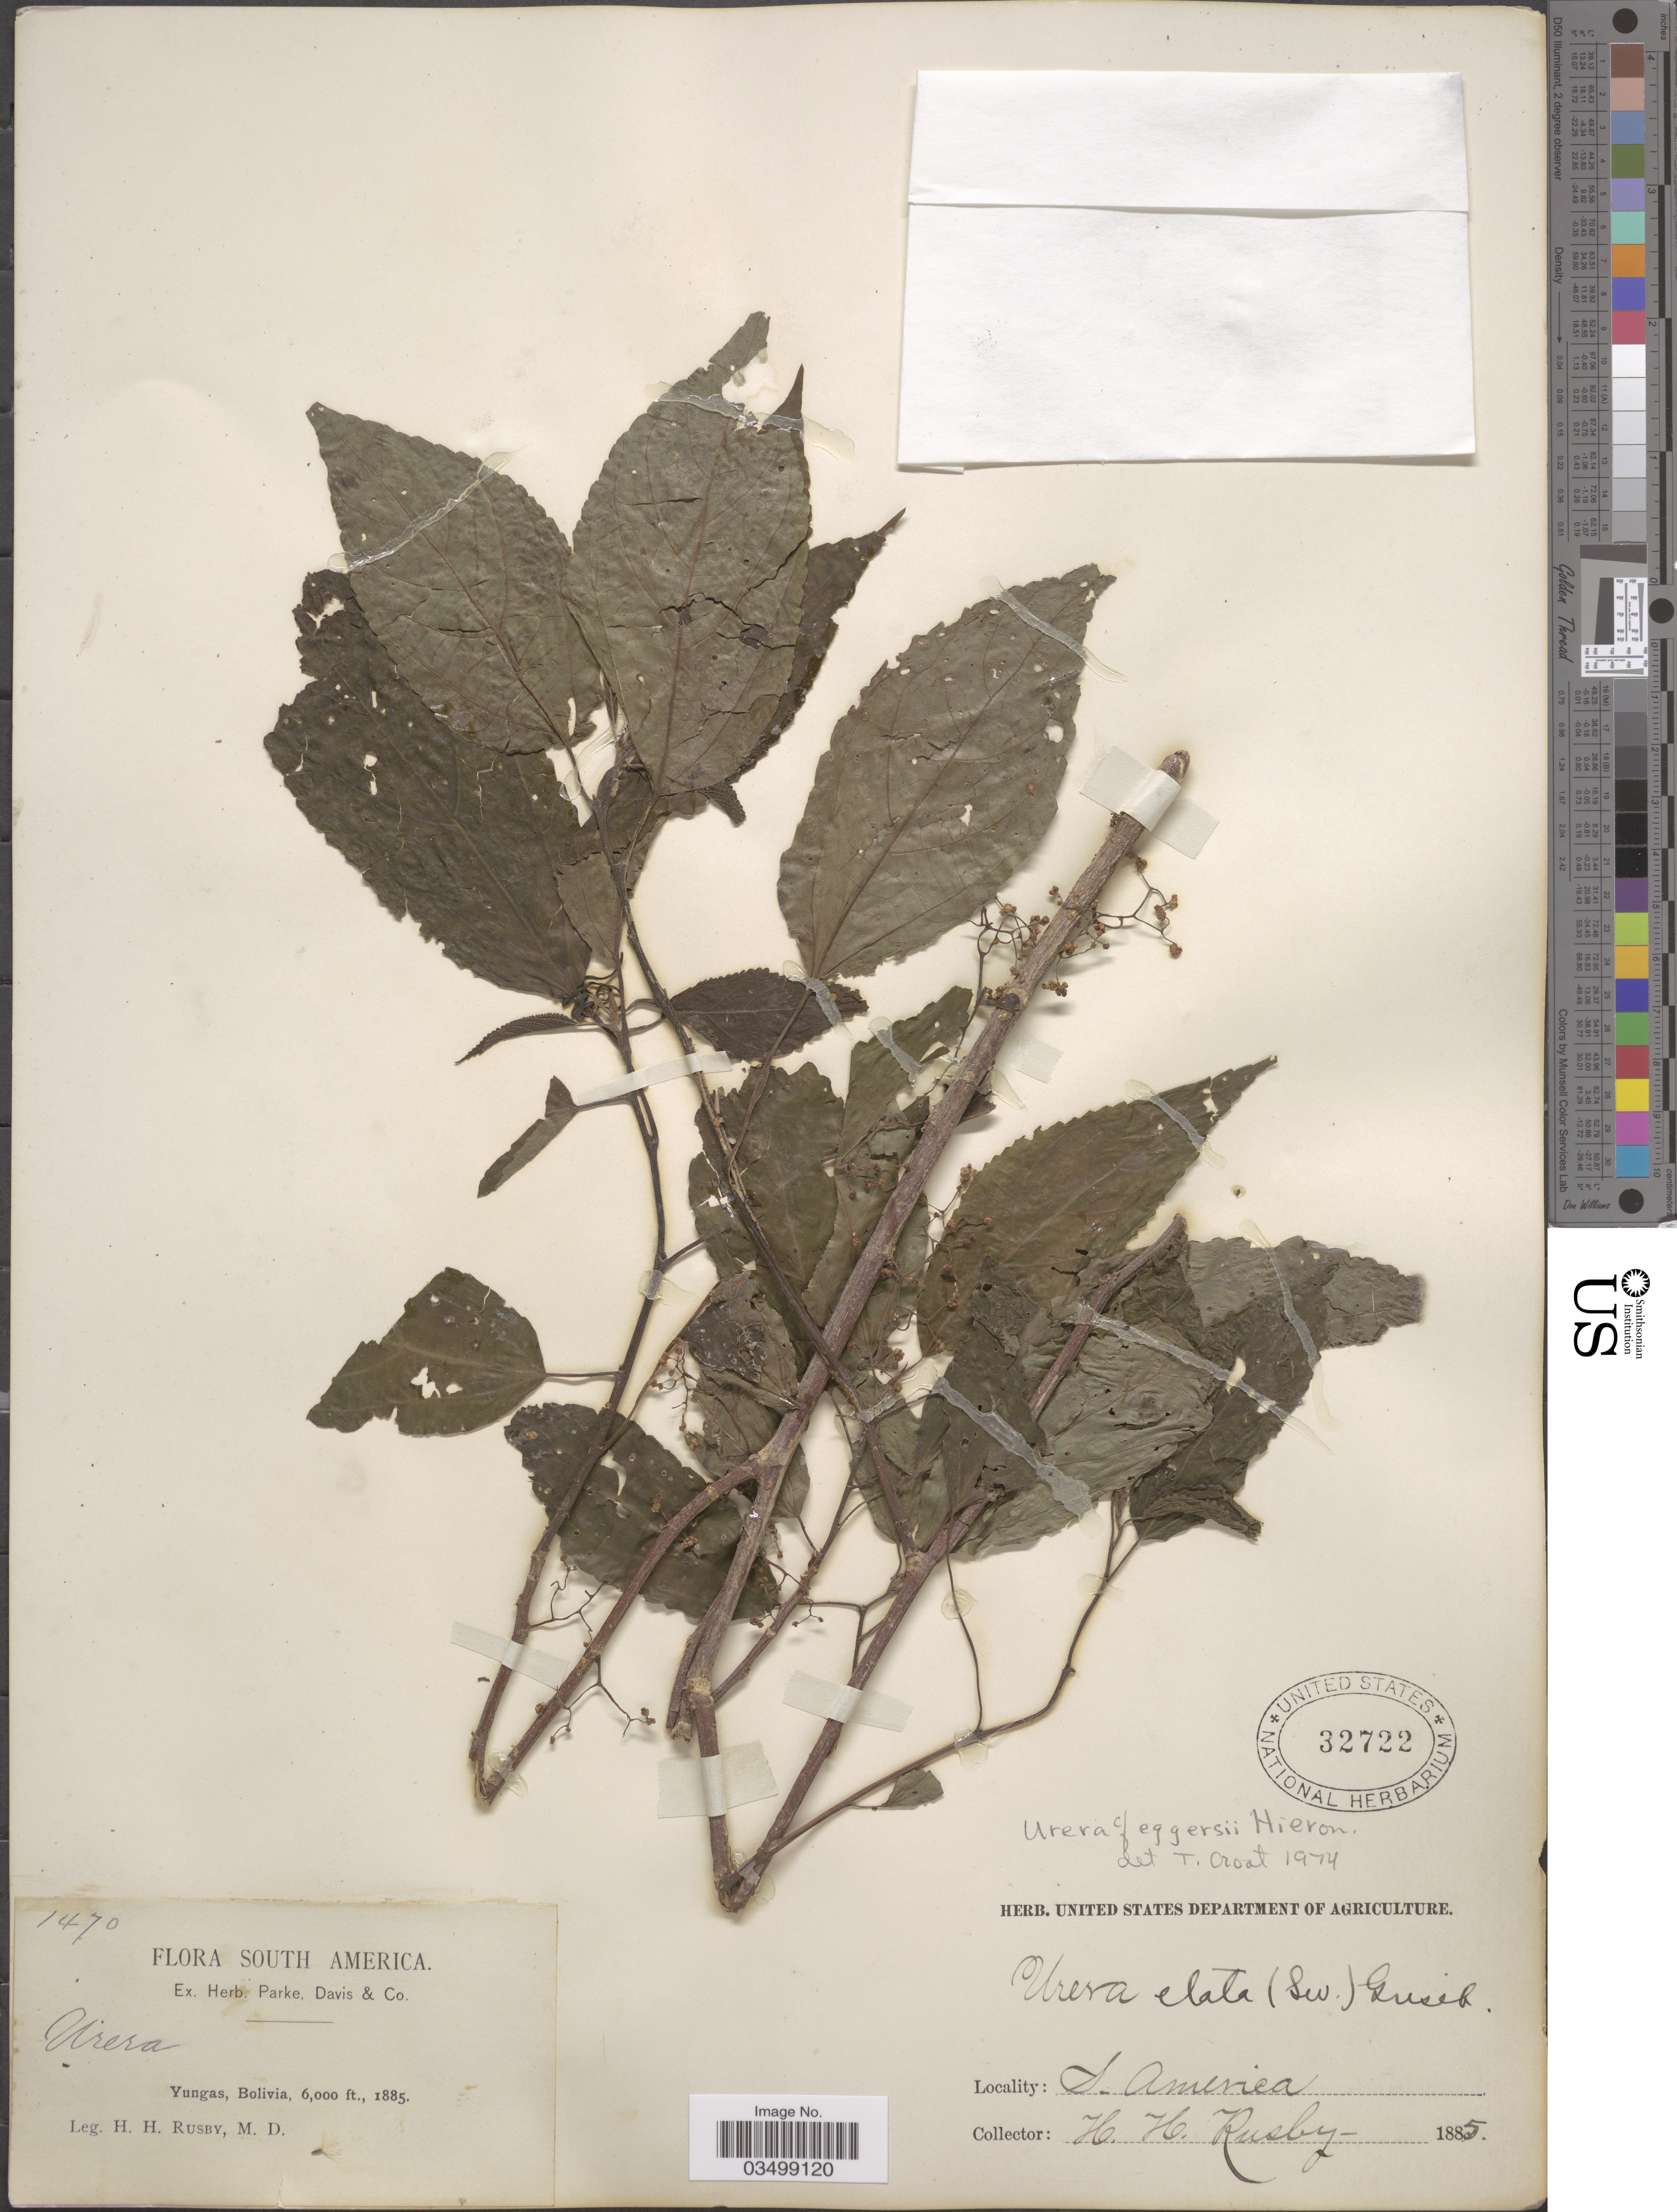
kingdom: Plantae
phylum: Tracheophyta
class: Magnoliopsida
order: Rosales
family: Urticaceae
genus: Urera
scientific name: Urera eggersii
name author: Hieron.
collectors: H. H. Rusby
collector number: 1470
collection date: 1885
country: Bolivia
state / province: La Paz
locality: Yungas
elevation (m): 1829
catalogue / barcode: US 32722